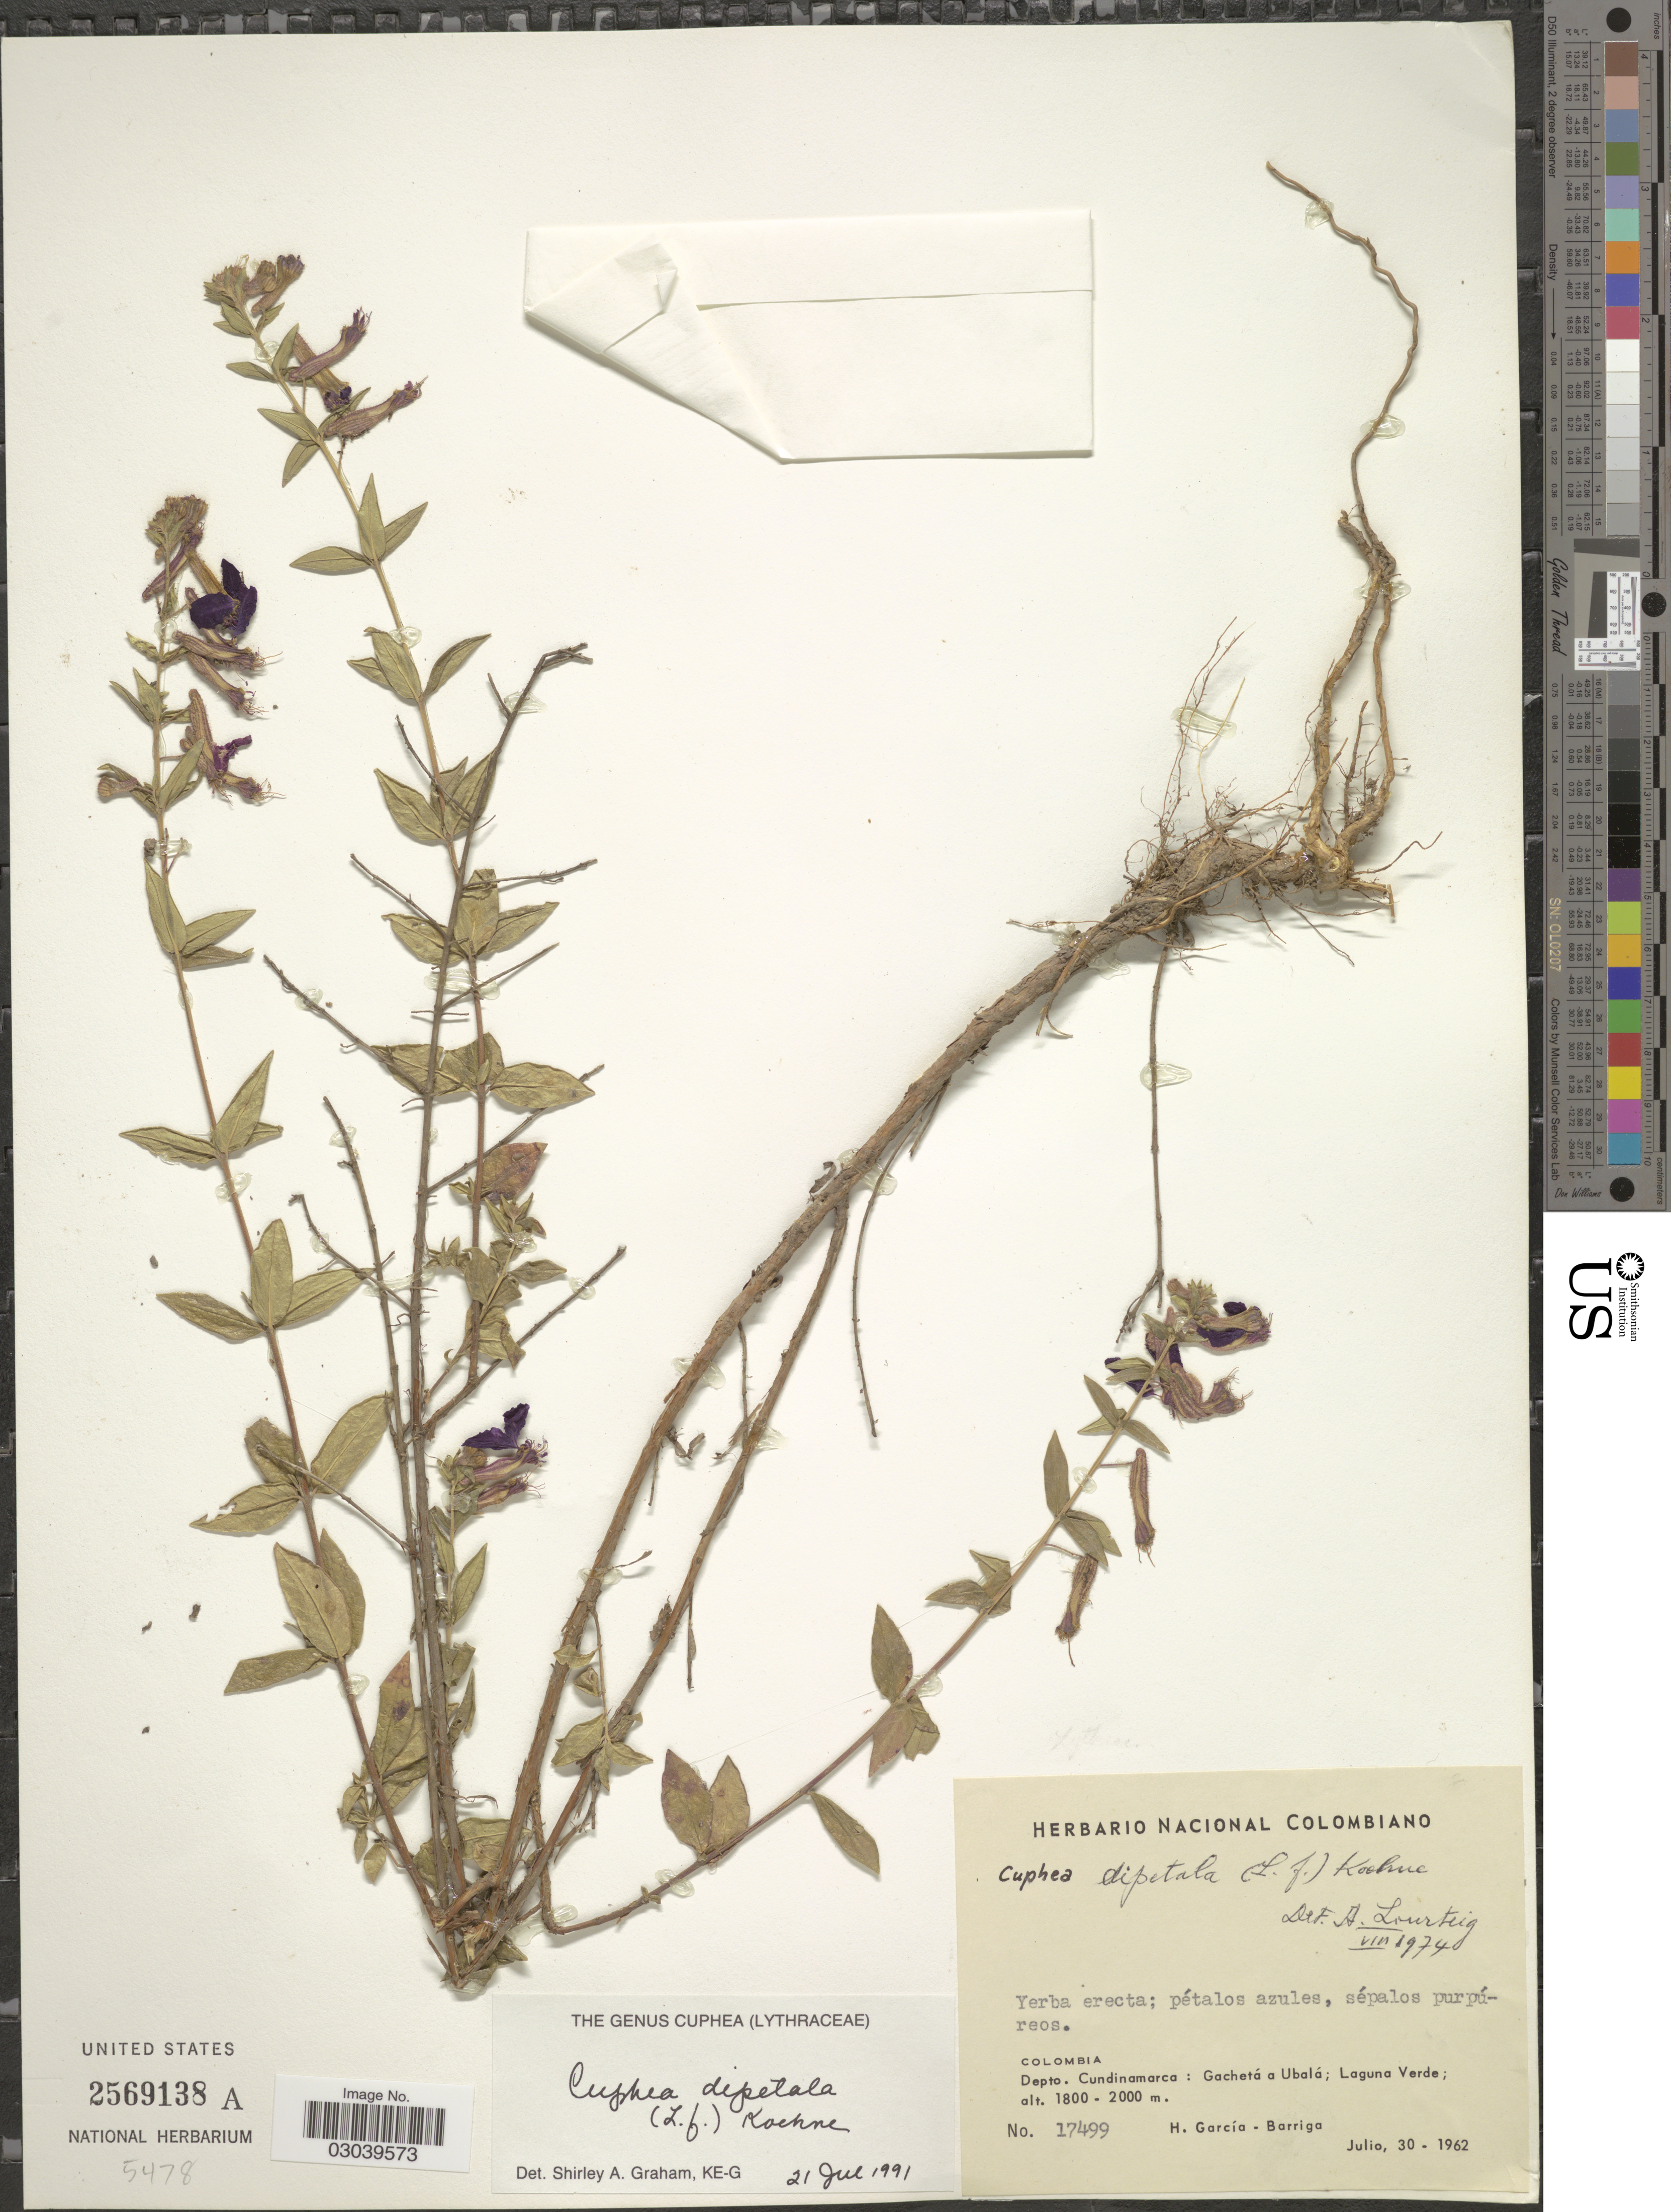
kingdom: Plantae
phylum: Tracheophyta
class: Magnoliopsida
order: Myrtales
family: Lythraceae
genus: Cuphea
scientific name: Cuphea dipetala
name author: (L. f.) Koehne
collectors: H. García Barriga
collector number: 17499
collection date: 1962-07-30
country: Colombia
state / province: Cundinamarca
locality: Depto. Cundinamarca: Gachetá a Ubalá; Laguna Verde.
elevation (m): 1800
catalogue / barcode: US 2569138A